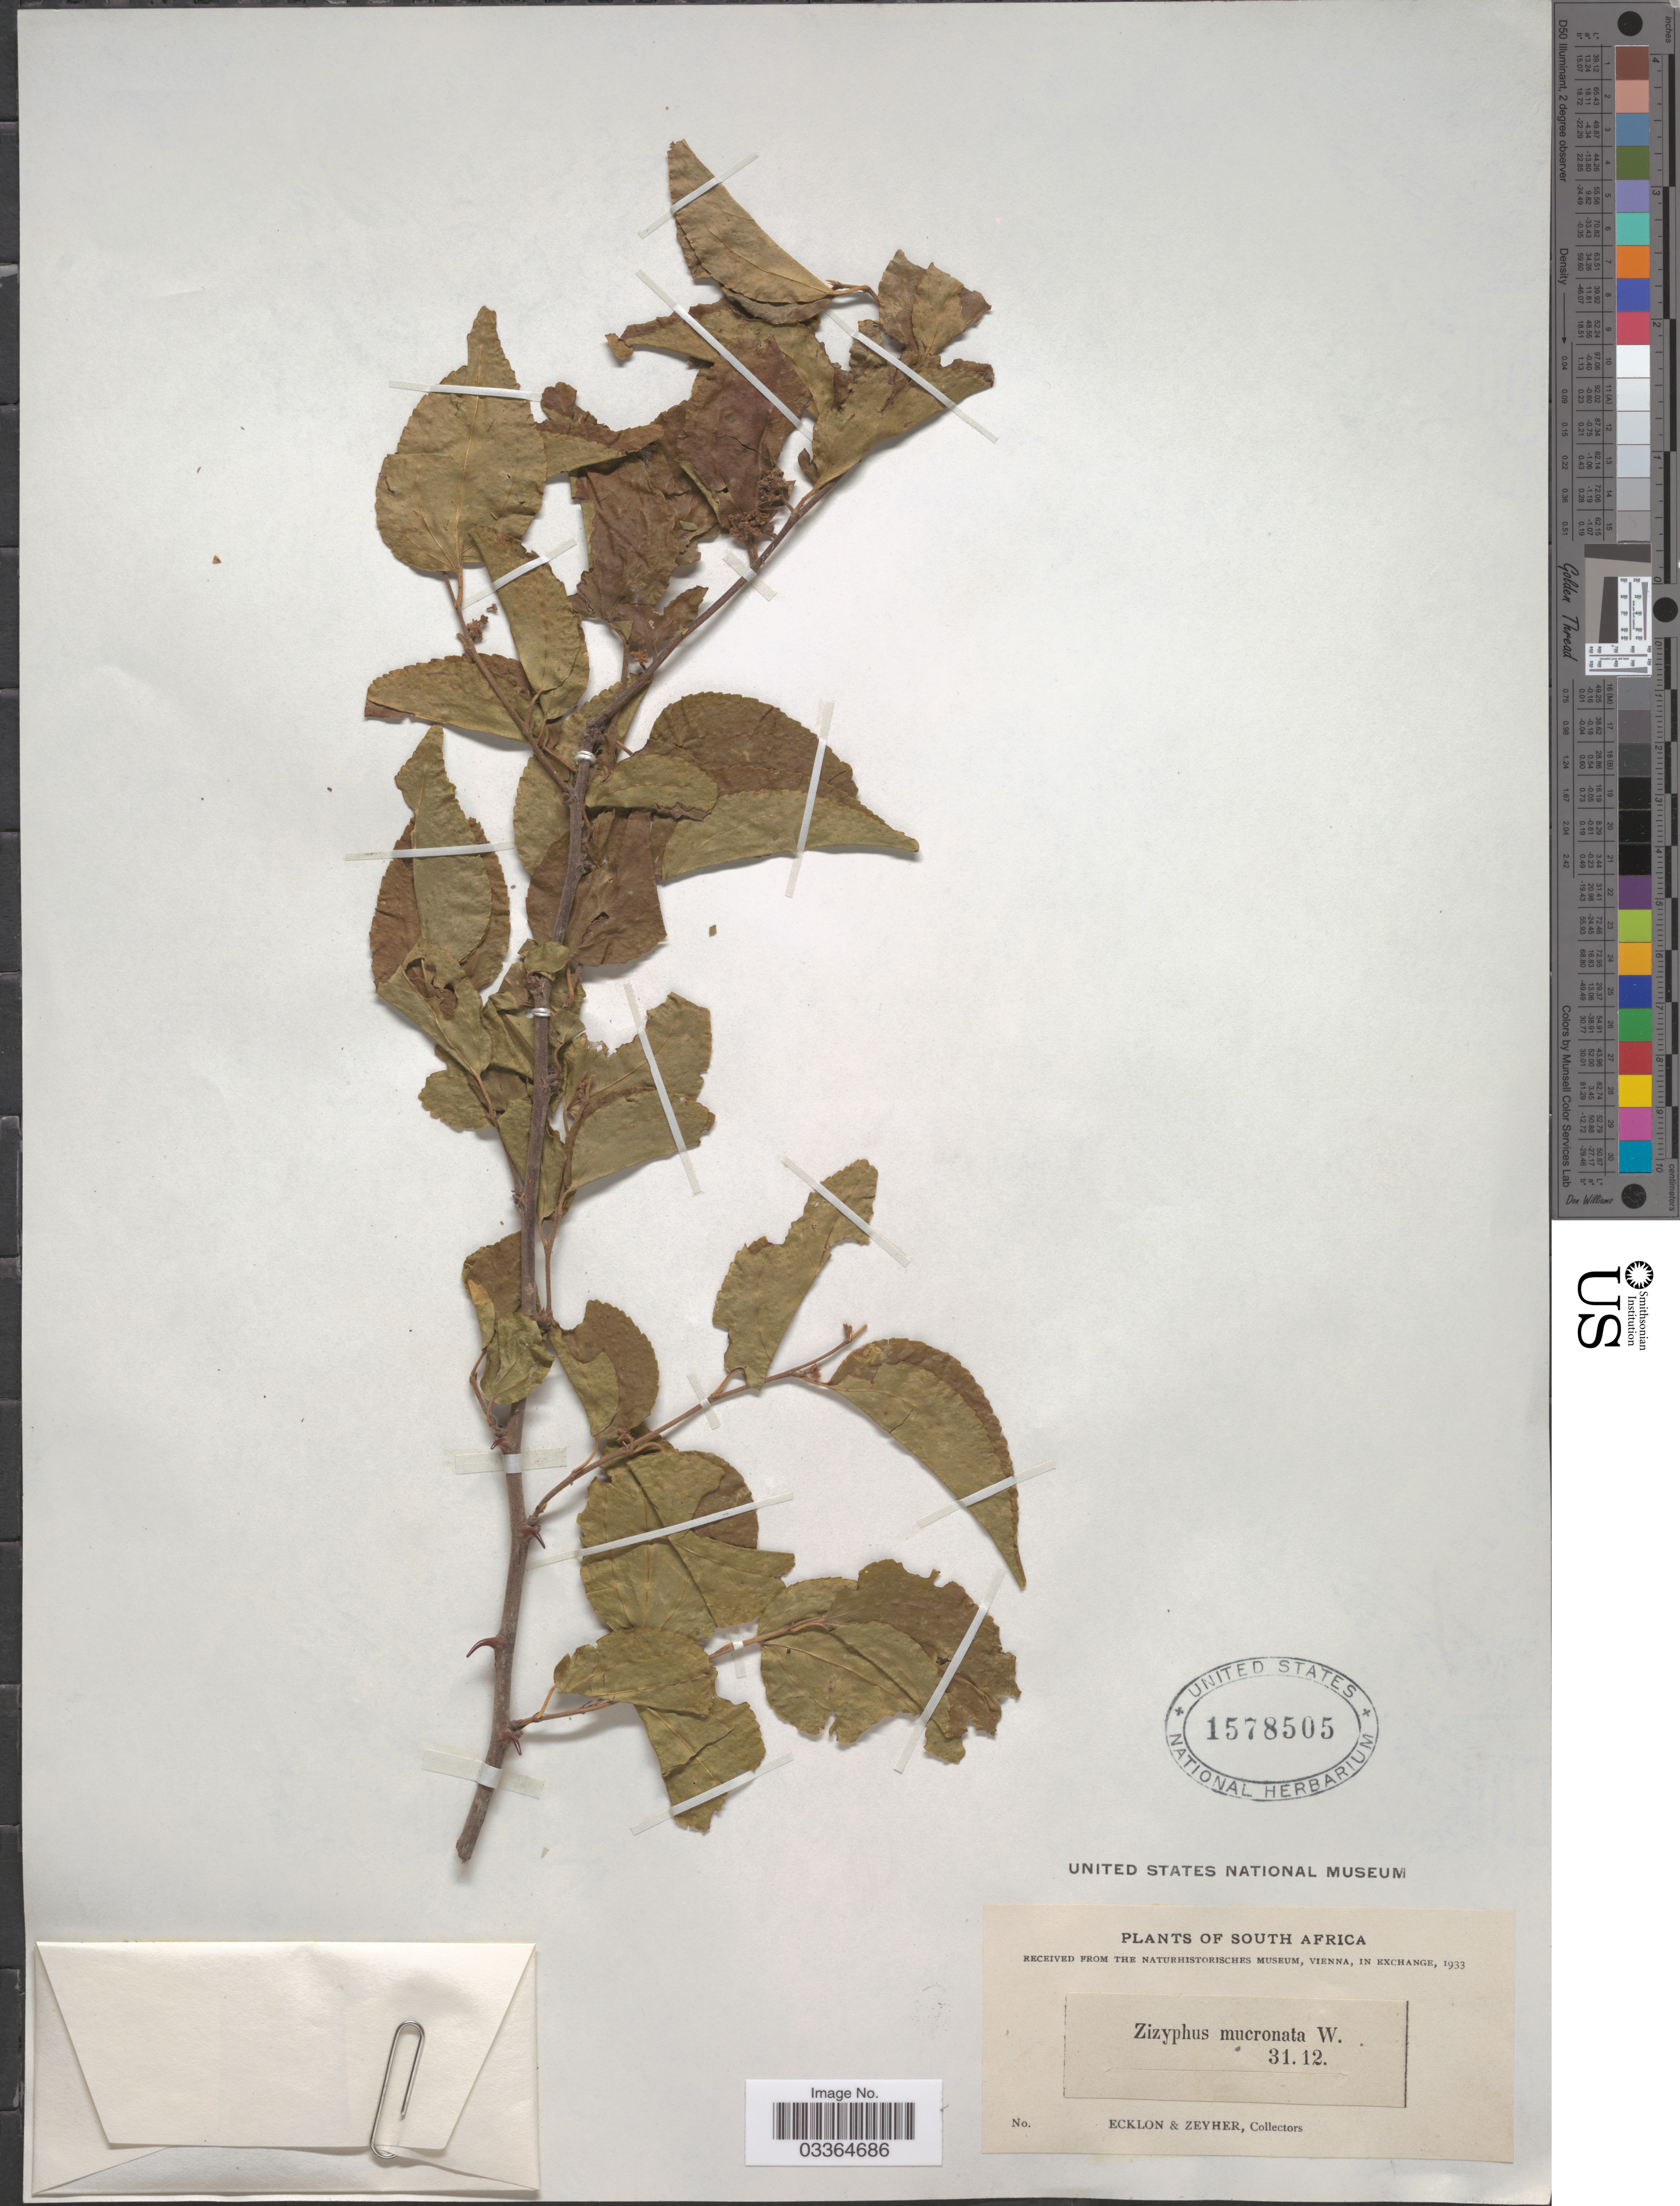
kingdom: Plantae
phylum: Tracheophyta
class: Magnoliopsida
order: Rosales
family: Rhamnaceae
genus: Ziziphus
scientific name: Ziziphus mucronata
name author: Willd.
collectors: -. Ecklon & -. Zeyher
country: South Africa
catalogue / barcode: US 1578505